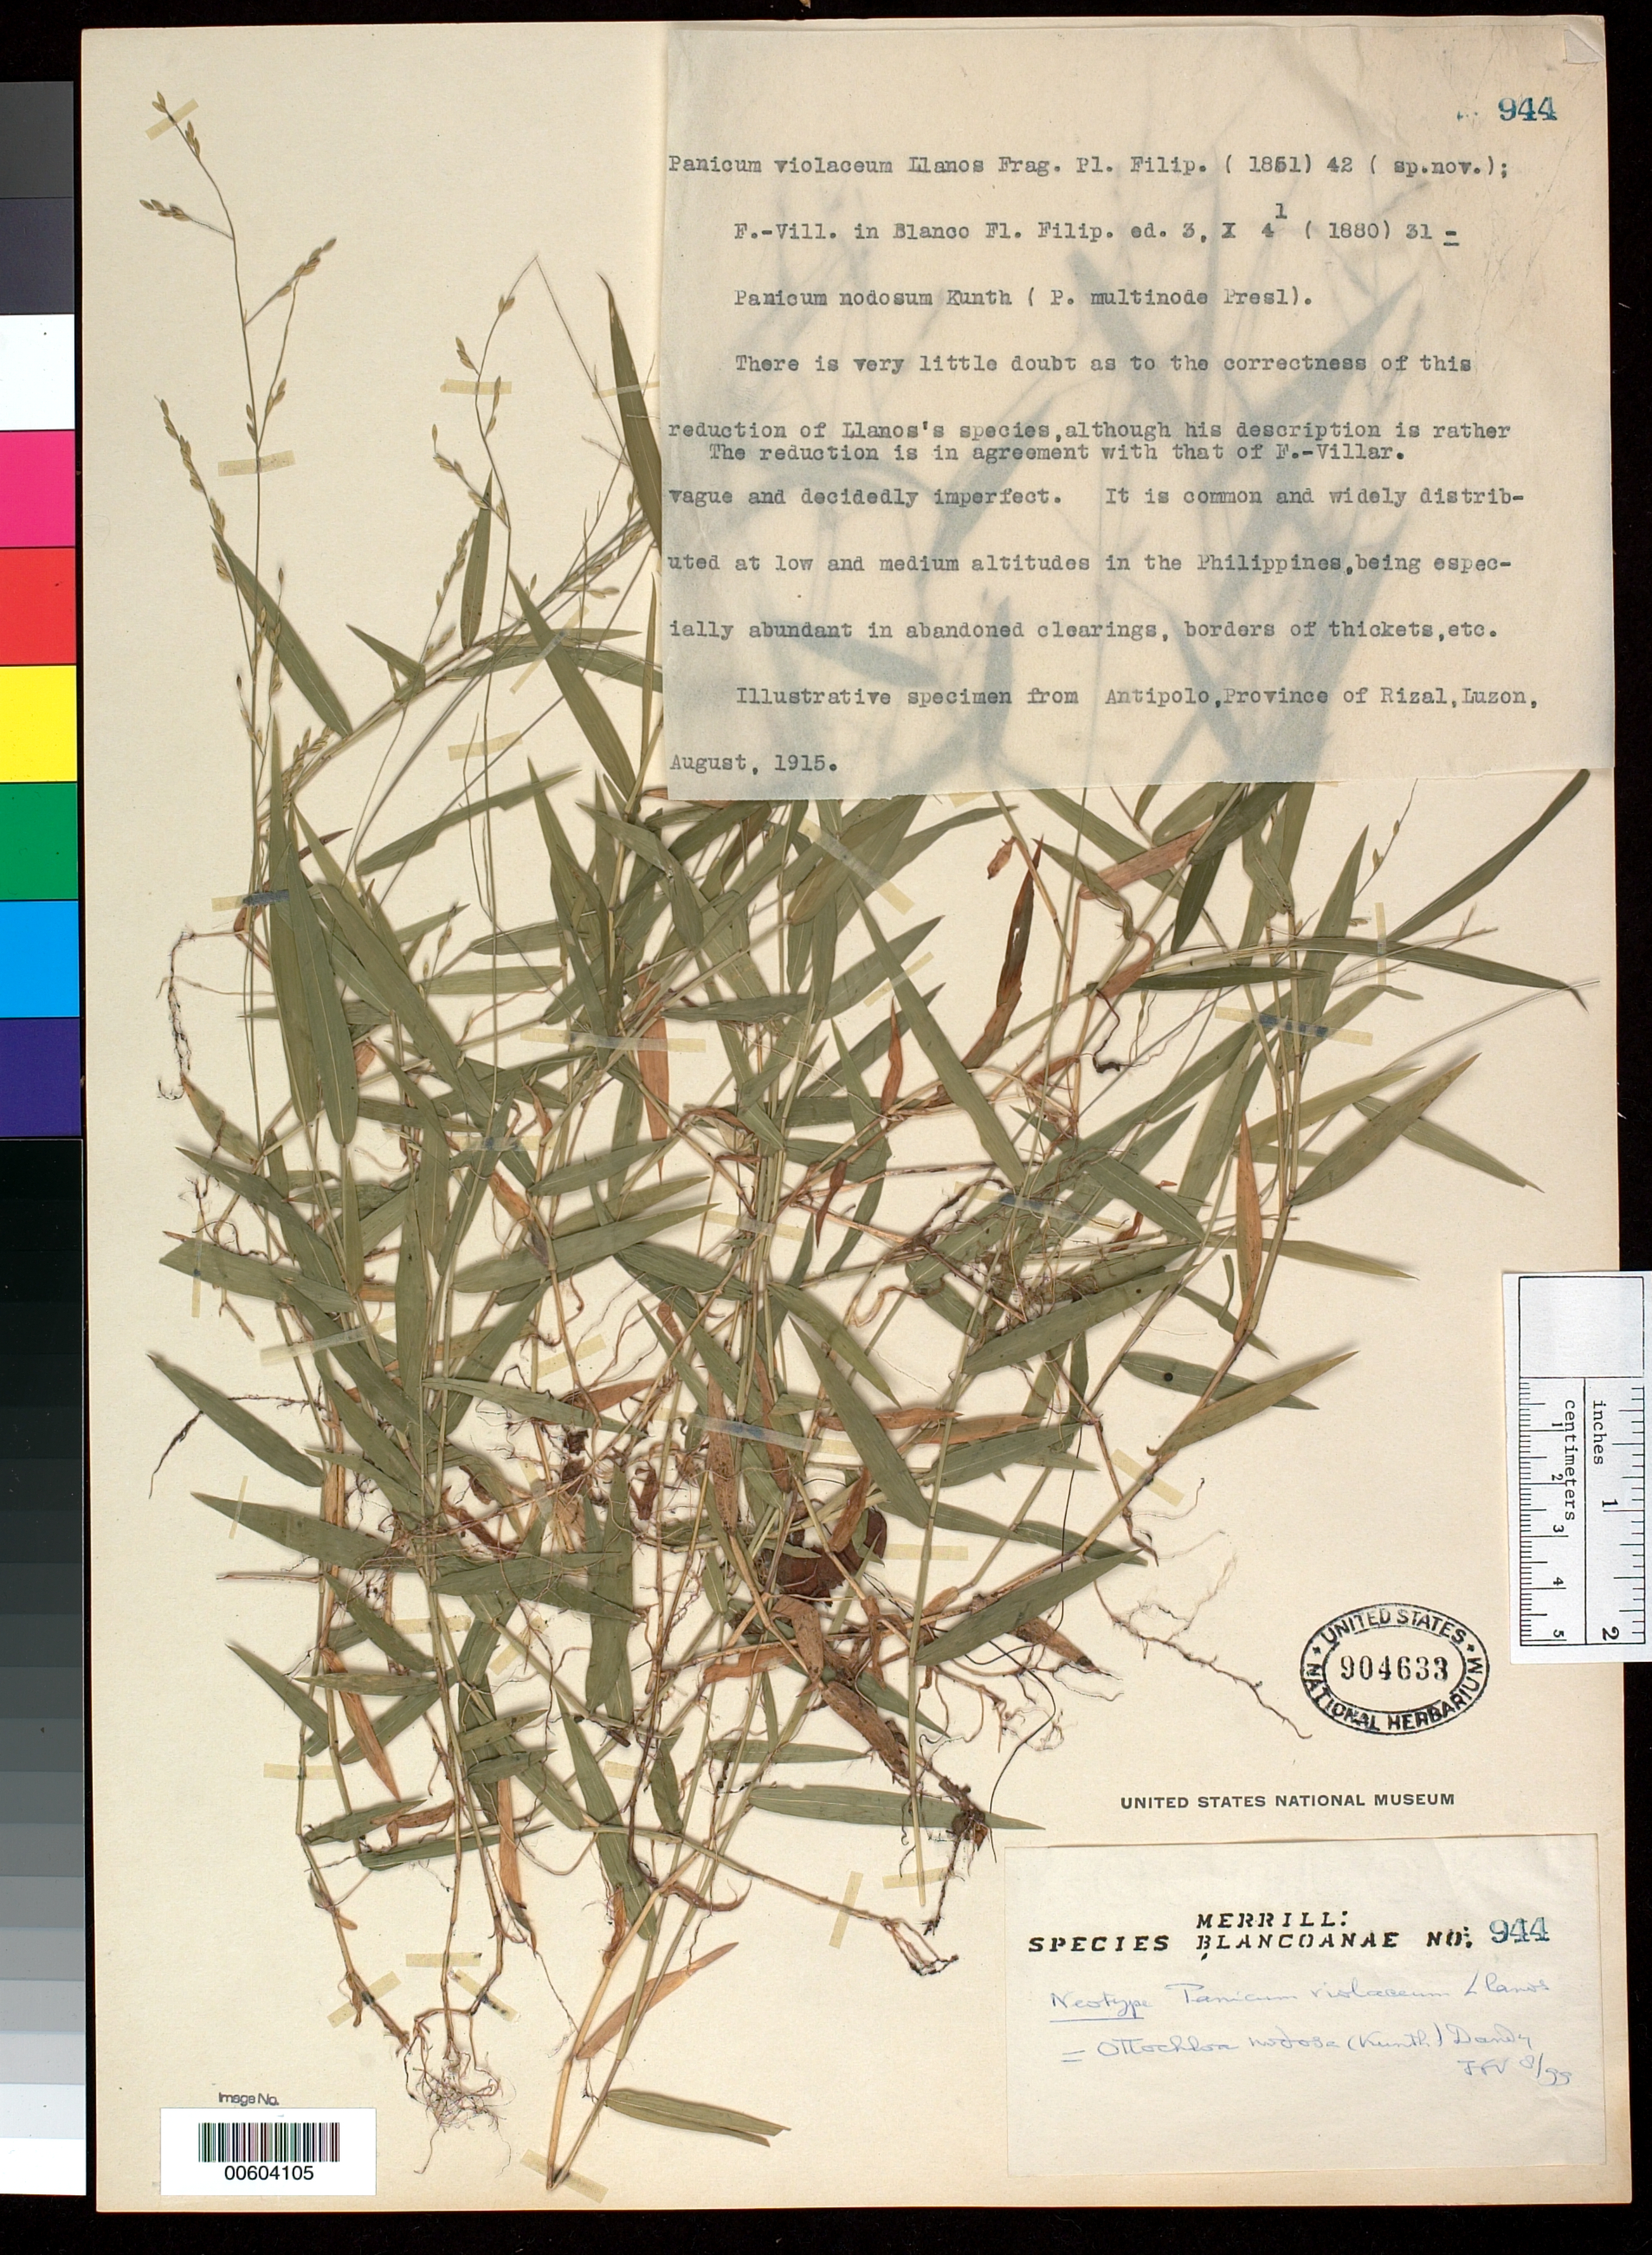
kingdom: Plantae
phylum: Tracheophyta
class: Liliopsida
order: Poales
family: Poaceae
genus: Panicum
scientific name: Panicum violaceum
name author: Llanos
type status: Neotype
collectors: E. D. Merrill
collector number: Sp. Blancoan. 0944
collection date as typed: Aug 1915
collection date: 1915-08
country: Philippines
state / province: Calabarzon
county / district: Rizal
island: Luzon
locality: Antipolo.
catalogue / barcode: US 904633